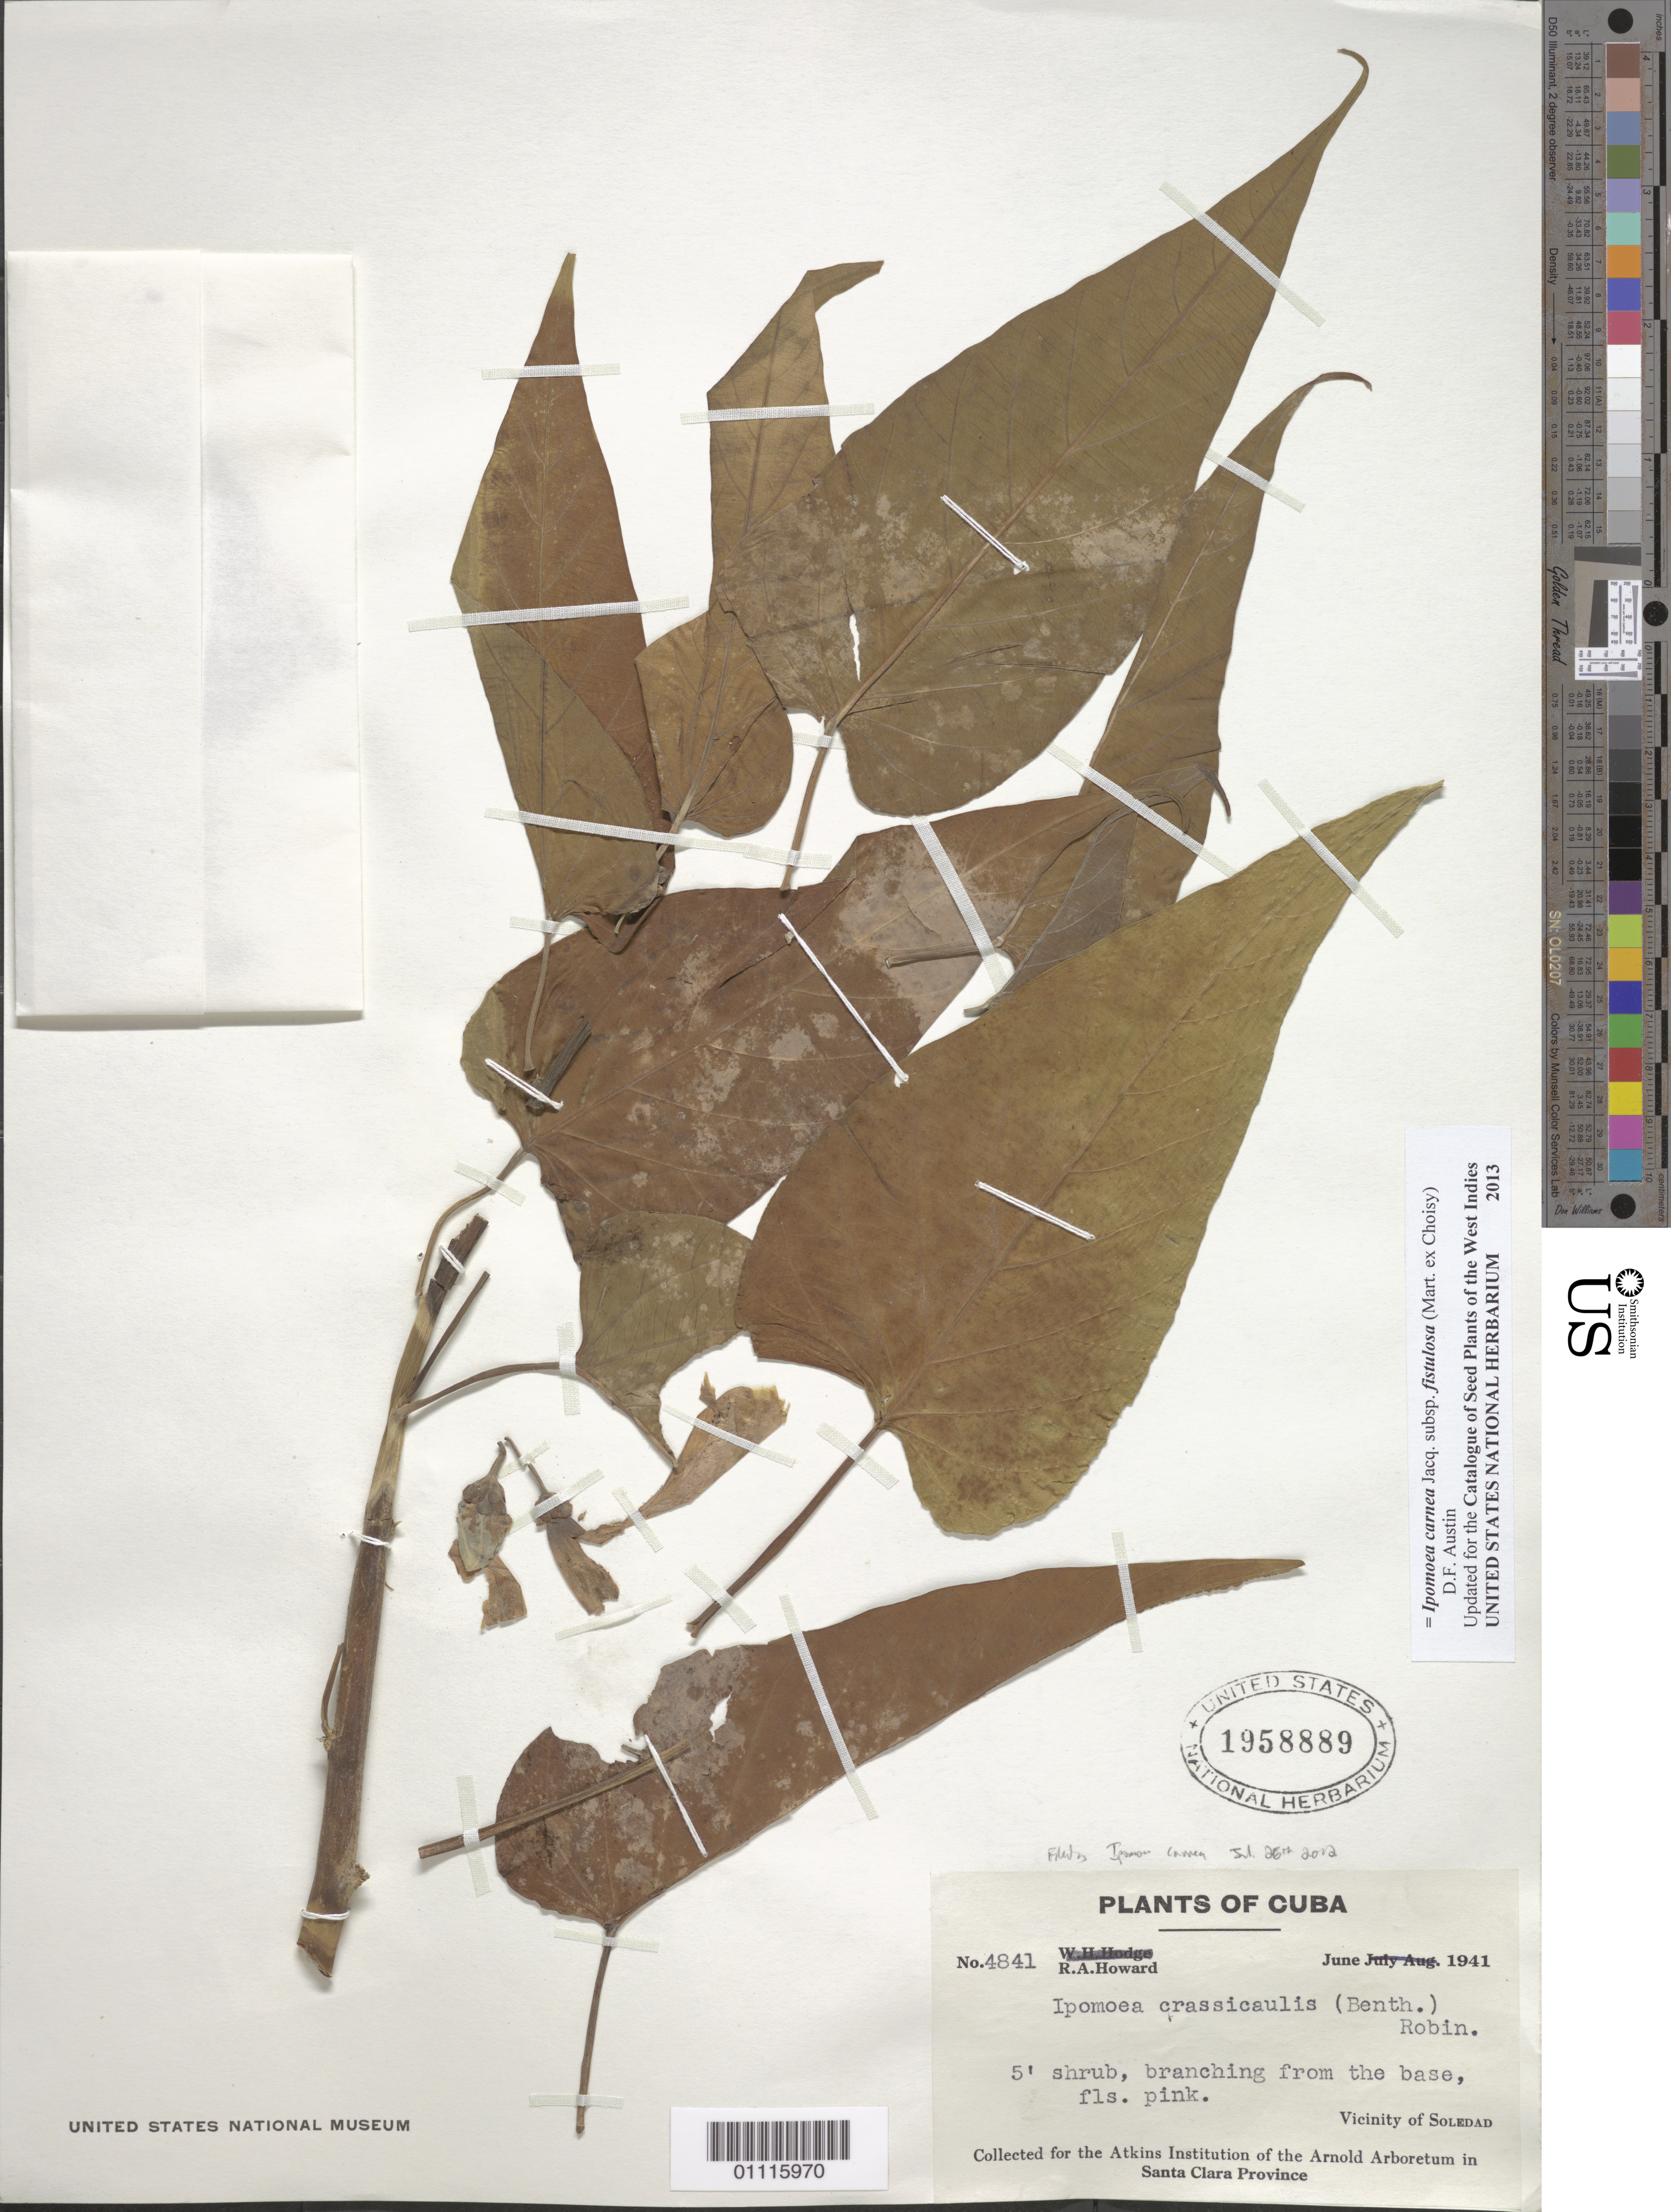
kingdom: Plantae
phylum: Tracheophyta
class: Magnoliopsida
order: Solanales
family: Convolvulaceae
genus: Ipomoea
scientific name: Ipomoea carnea subsp. fistulosa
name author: (Mart. ex Choisy) D.F. Austin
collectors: R. A. Howard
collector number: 4841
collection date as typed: Jun 1941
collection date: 1941-06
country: Cuba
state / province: Cienfuegos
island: Cuba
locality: Vicinity of Soledad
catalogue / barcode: US 1958889